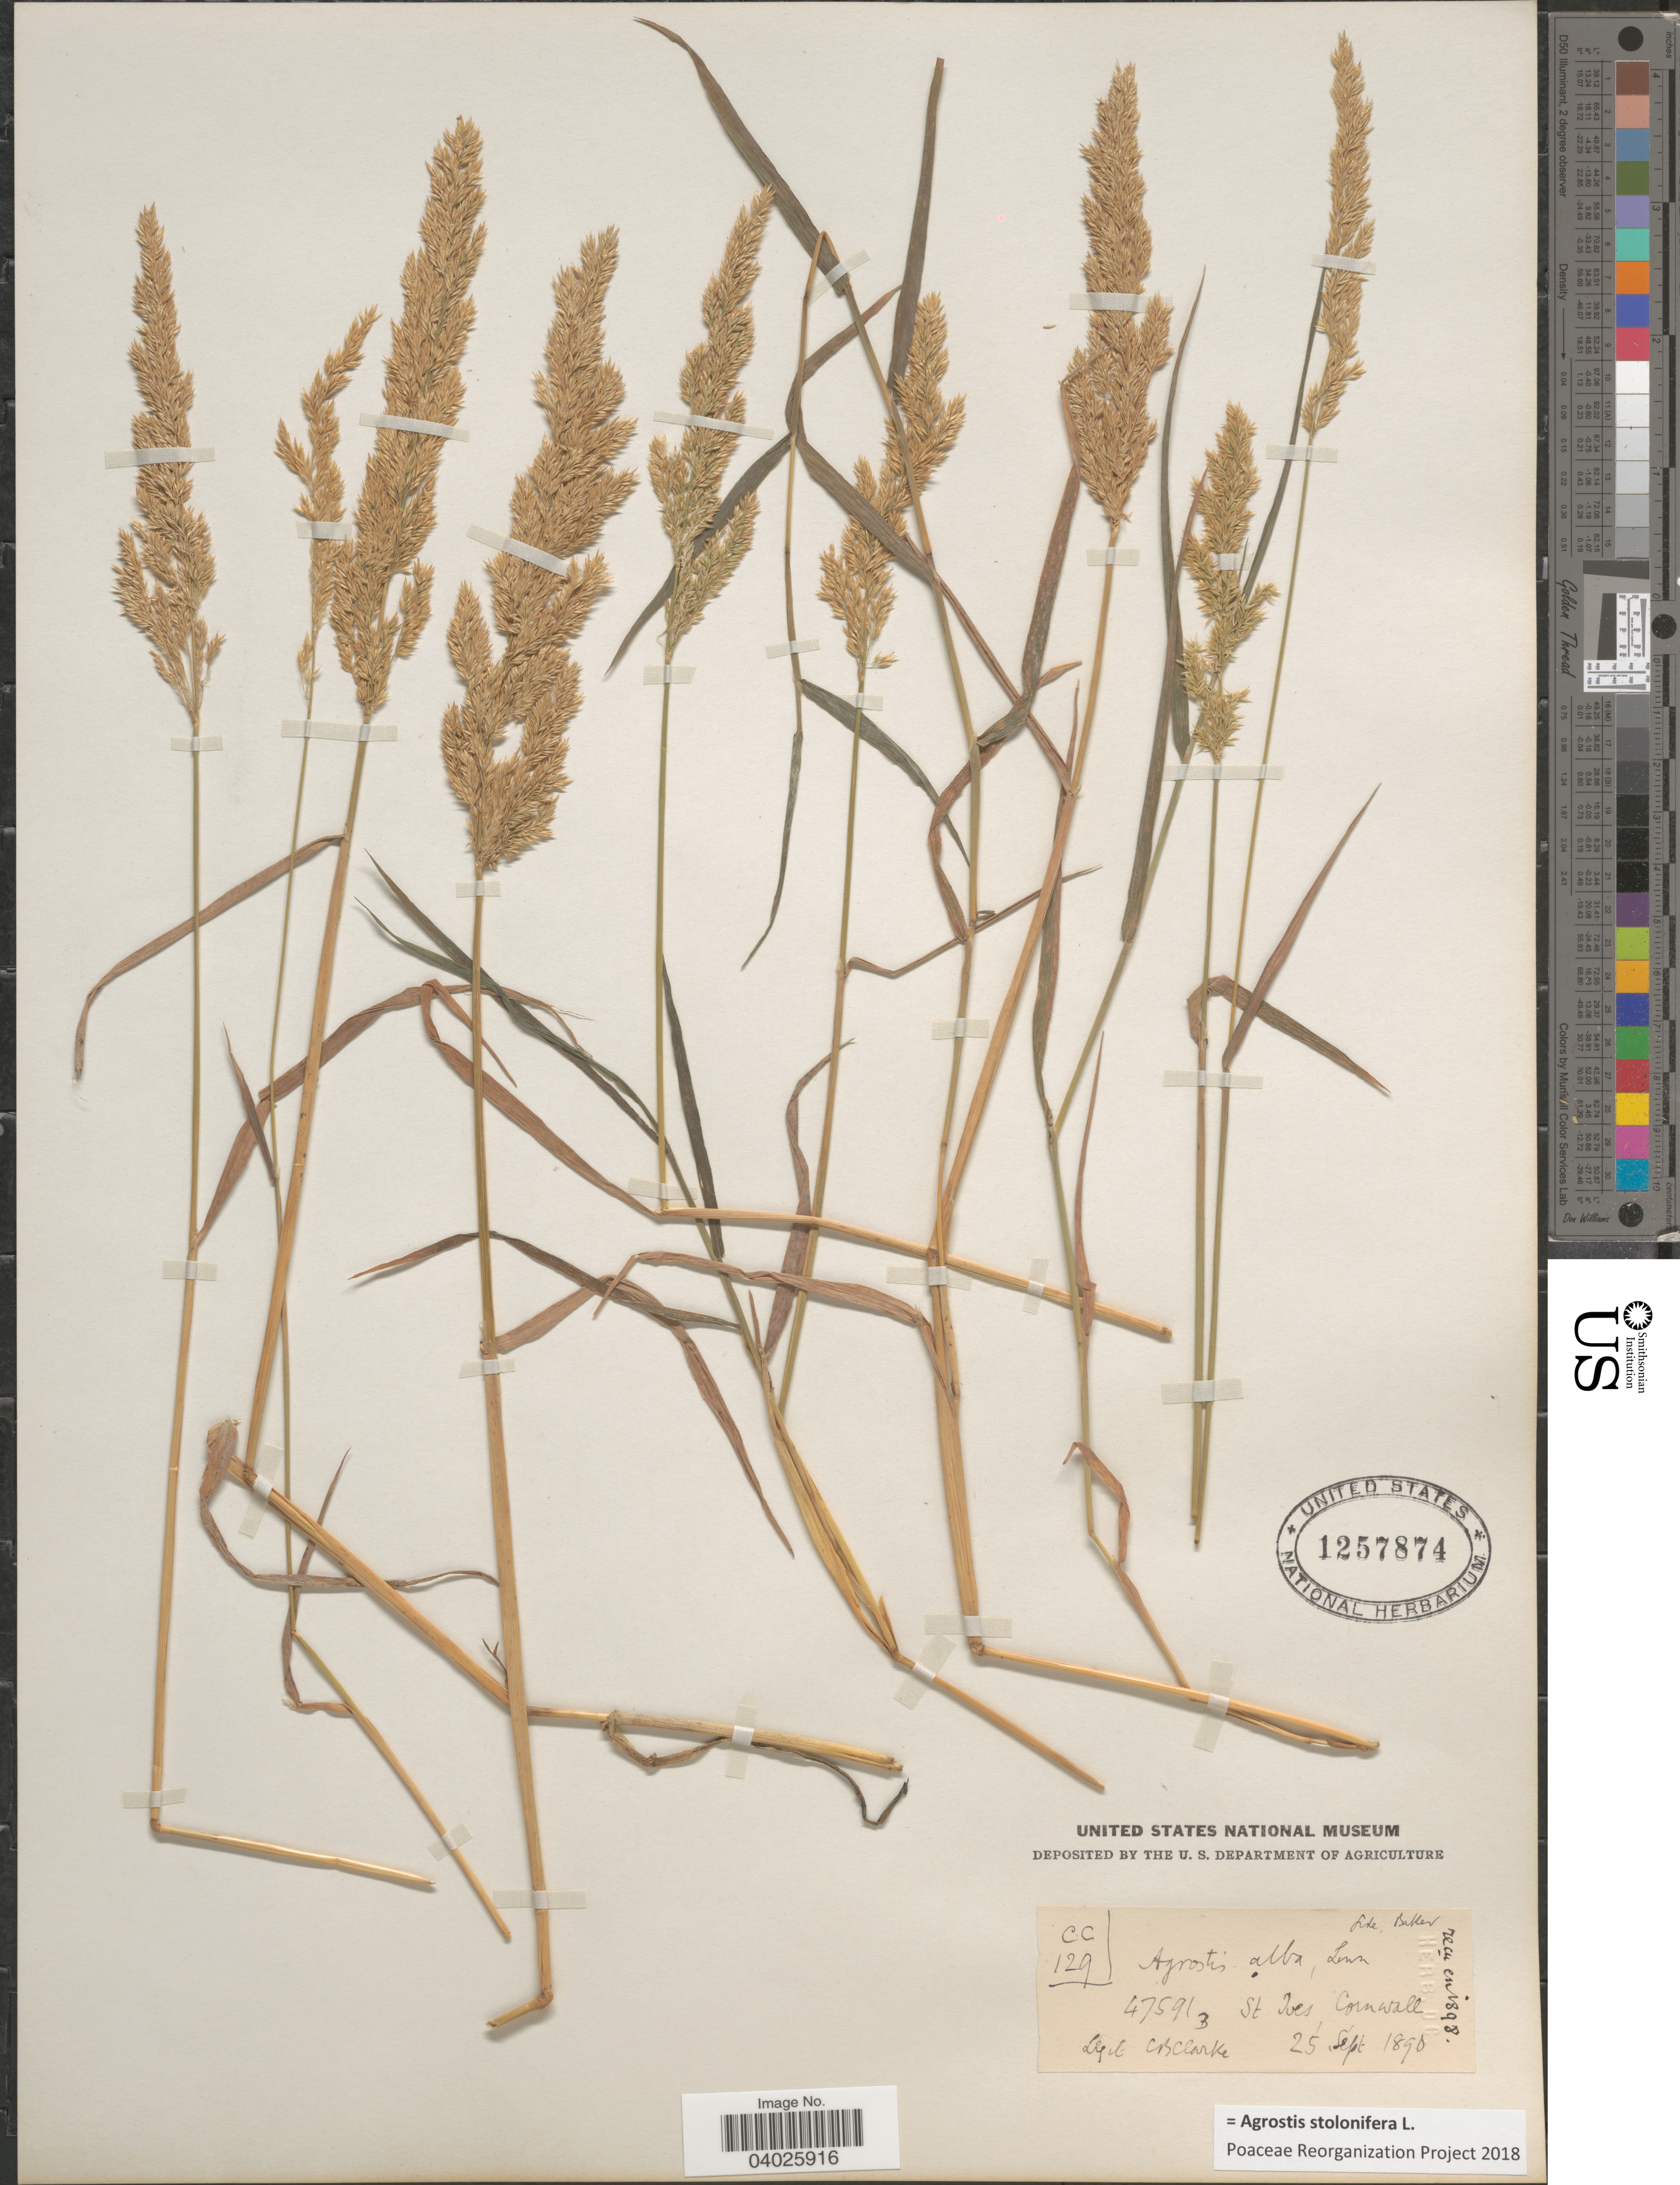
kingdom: Plantae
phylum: Tracheophyta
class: Liliopsida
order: Poales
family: Poaceae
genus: Agrostis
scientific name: Agrostis stolonifera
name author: L.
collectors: C. B. Clarke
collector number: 47591B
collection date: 1890-09-25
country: United Kingdom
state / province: England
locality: St Ives, Cornwall.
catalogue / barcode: US 1257874